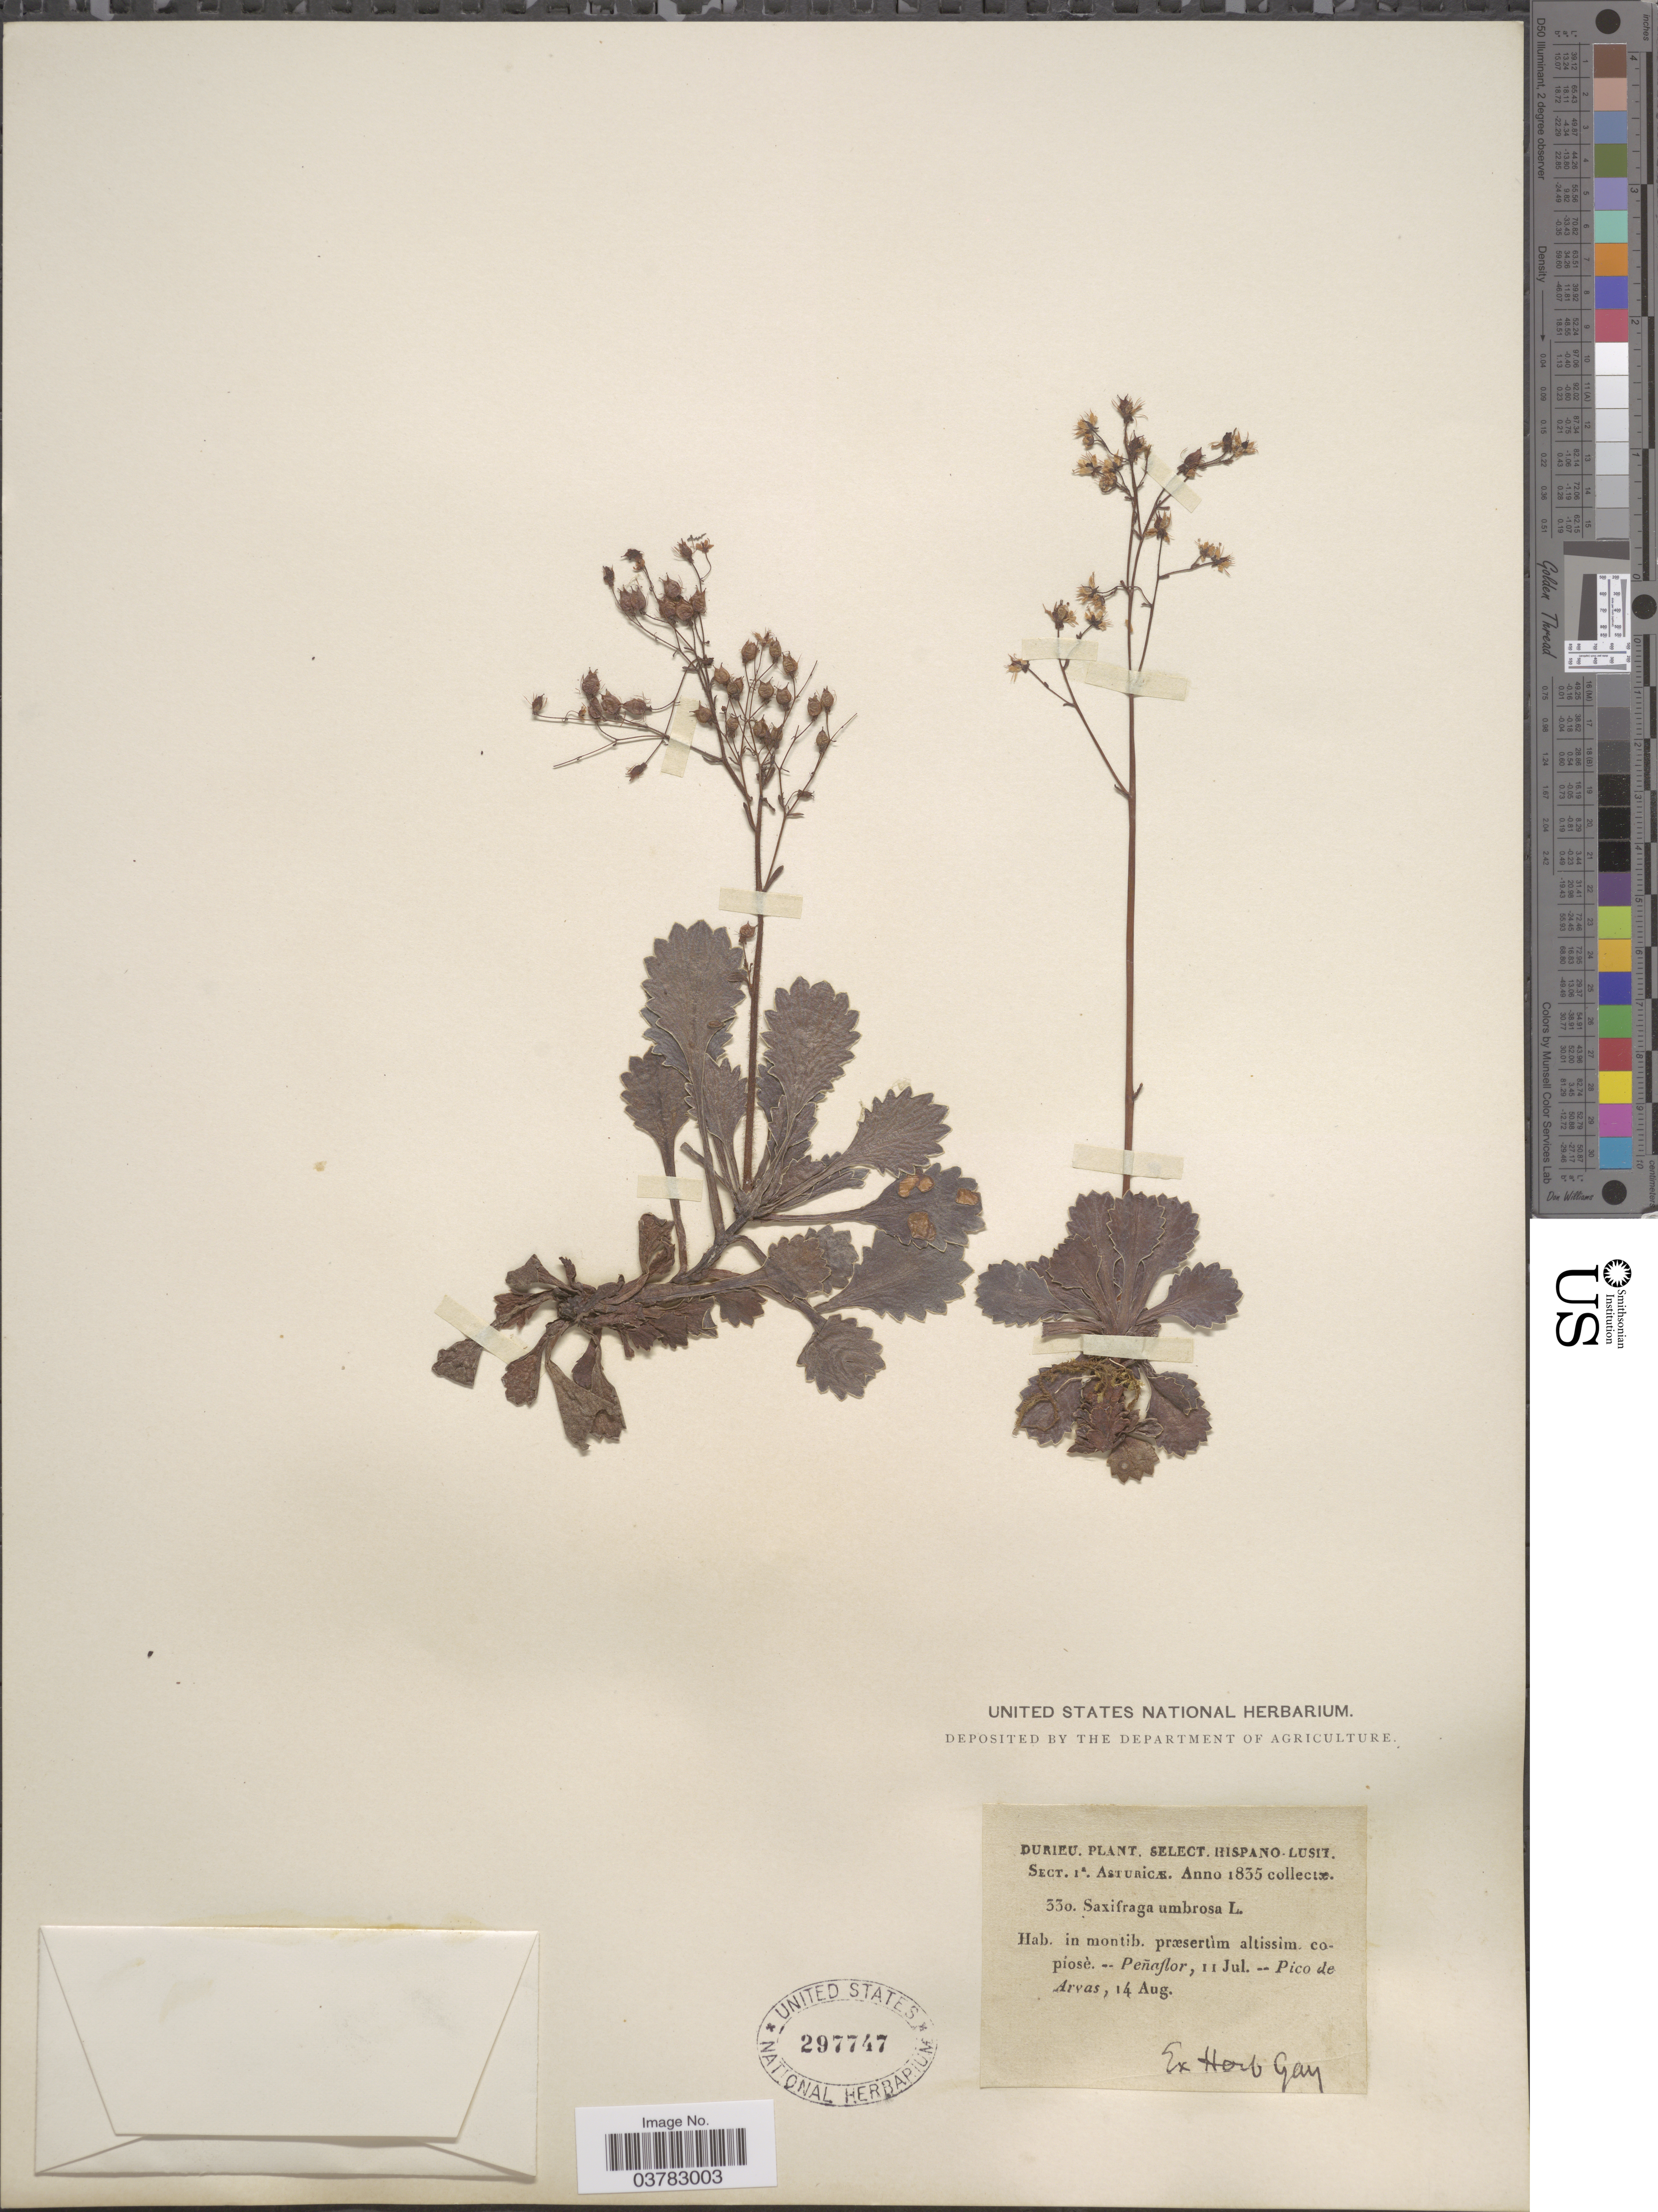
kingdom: Plantae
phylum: Tracheophyta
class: Magnoliopsida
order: Saxifragales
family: Saxifragaceae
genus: Saxifraga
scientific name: Saxifraga umbrosa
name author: L.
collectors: Durieu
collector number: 330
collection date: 1835-07-11/1835-08-14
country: Spain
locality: In montib. præsertim altissim copiosè.-- Peñaflor, Pico de Arvas.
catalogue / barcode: US 297747